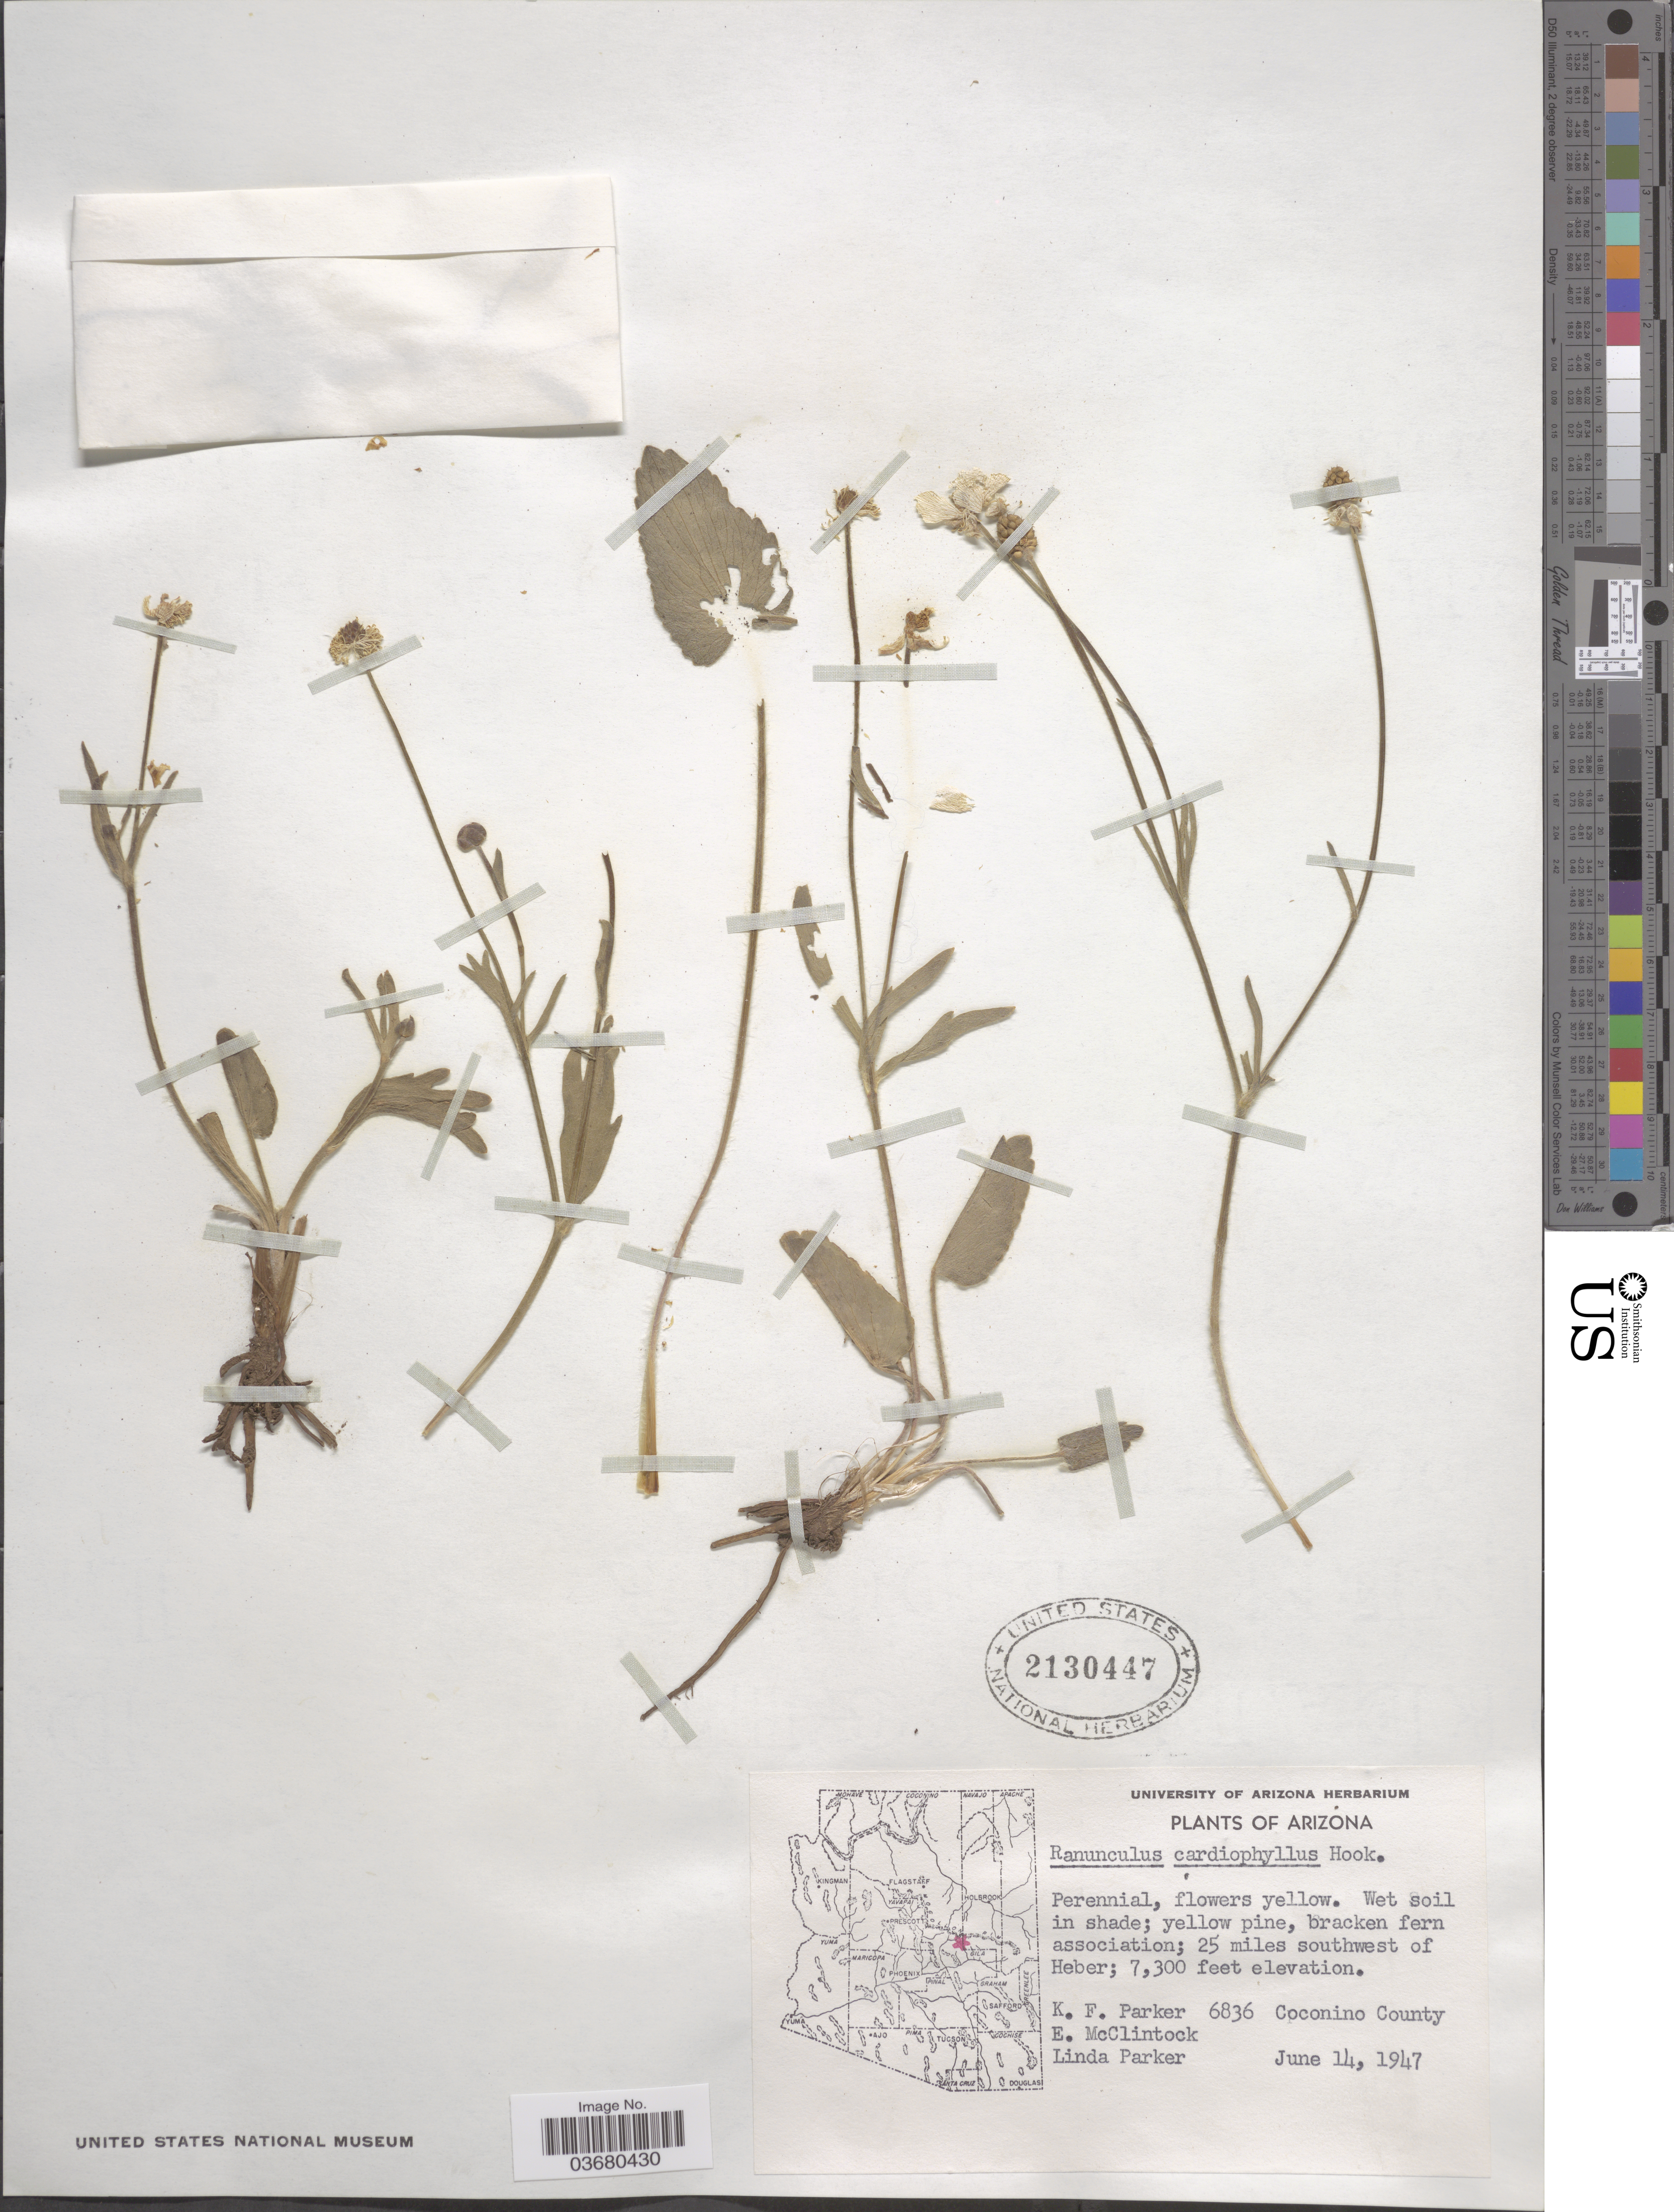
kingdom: Plantae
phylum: Tracheophyta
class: Magnoliopsida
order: Ranunculales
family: Ranunculaceae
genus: Ranunculus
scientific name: Ranunculus cardiophyllus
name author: Hook.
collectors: K. F. Parker, E. McClintock & L. Parker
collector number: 6836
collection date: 1947-06-14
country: United States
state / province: Arizona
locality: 25 miles southwest of Heber. Coconino County.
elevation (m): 2225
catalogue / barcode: US 2130447